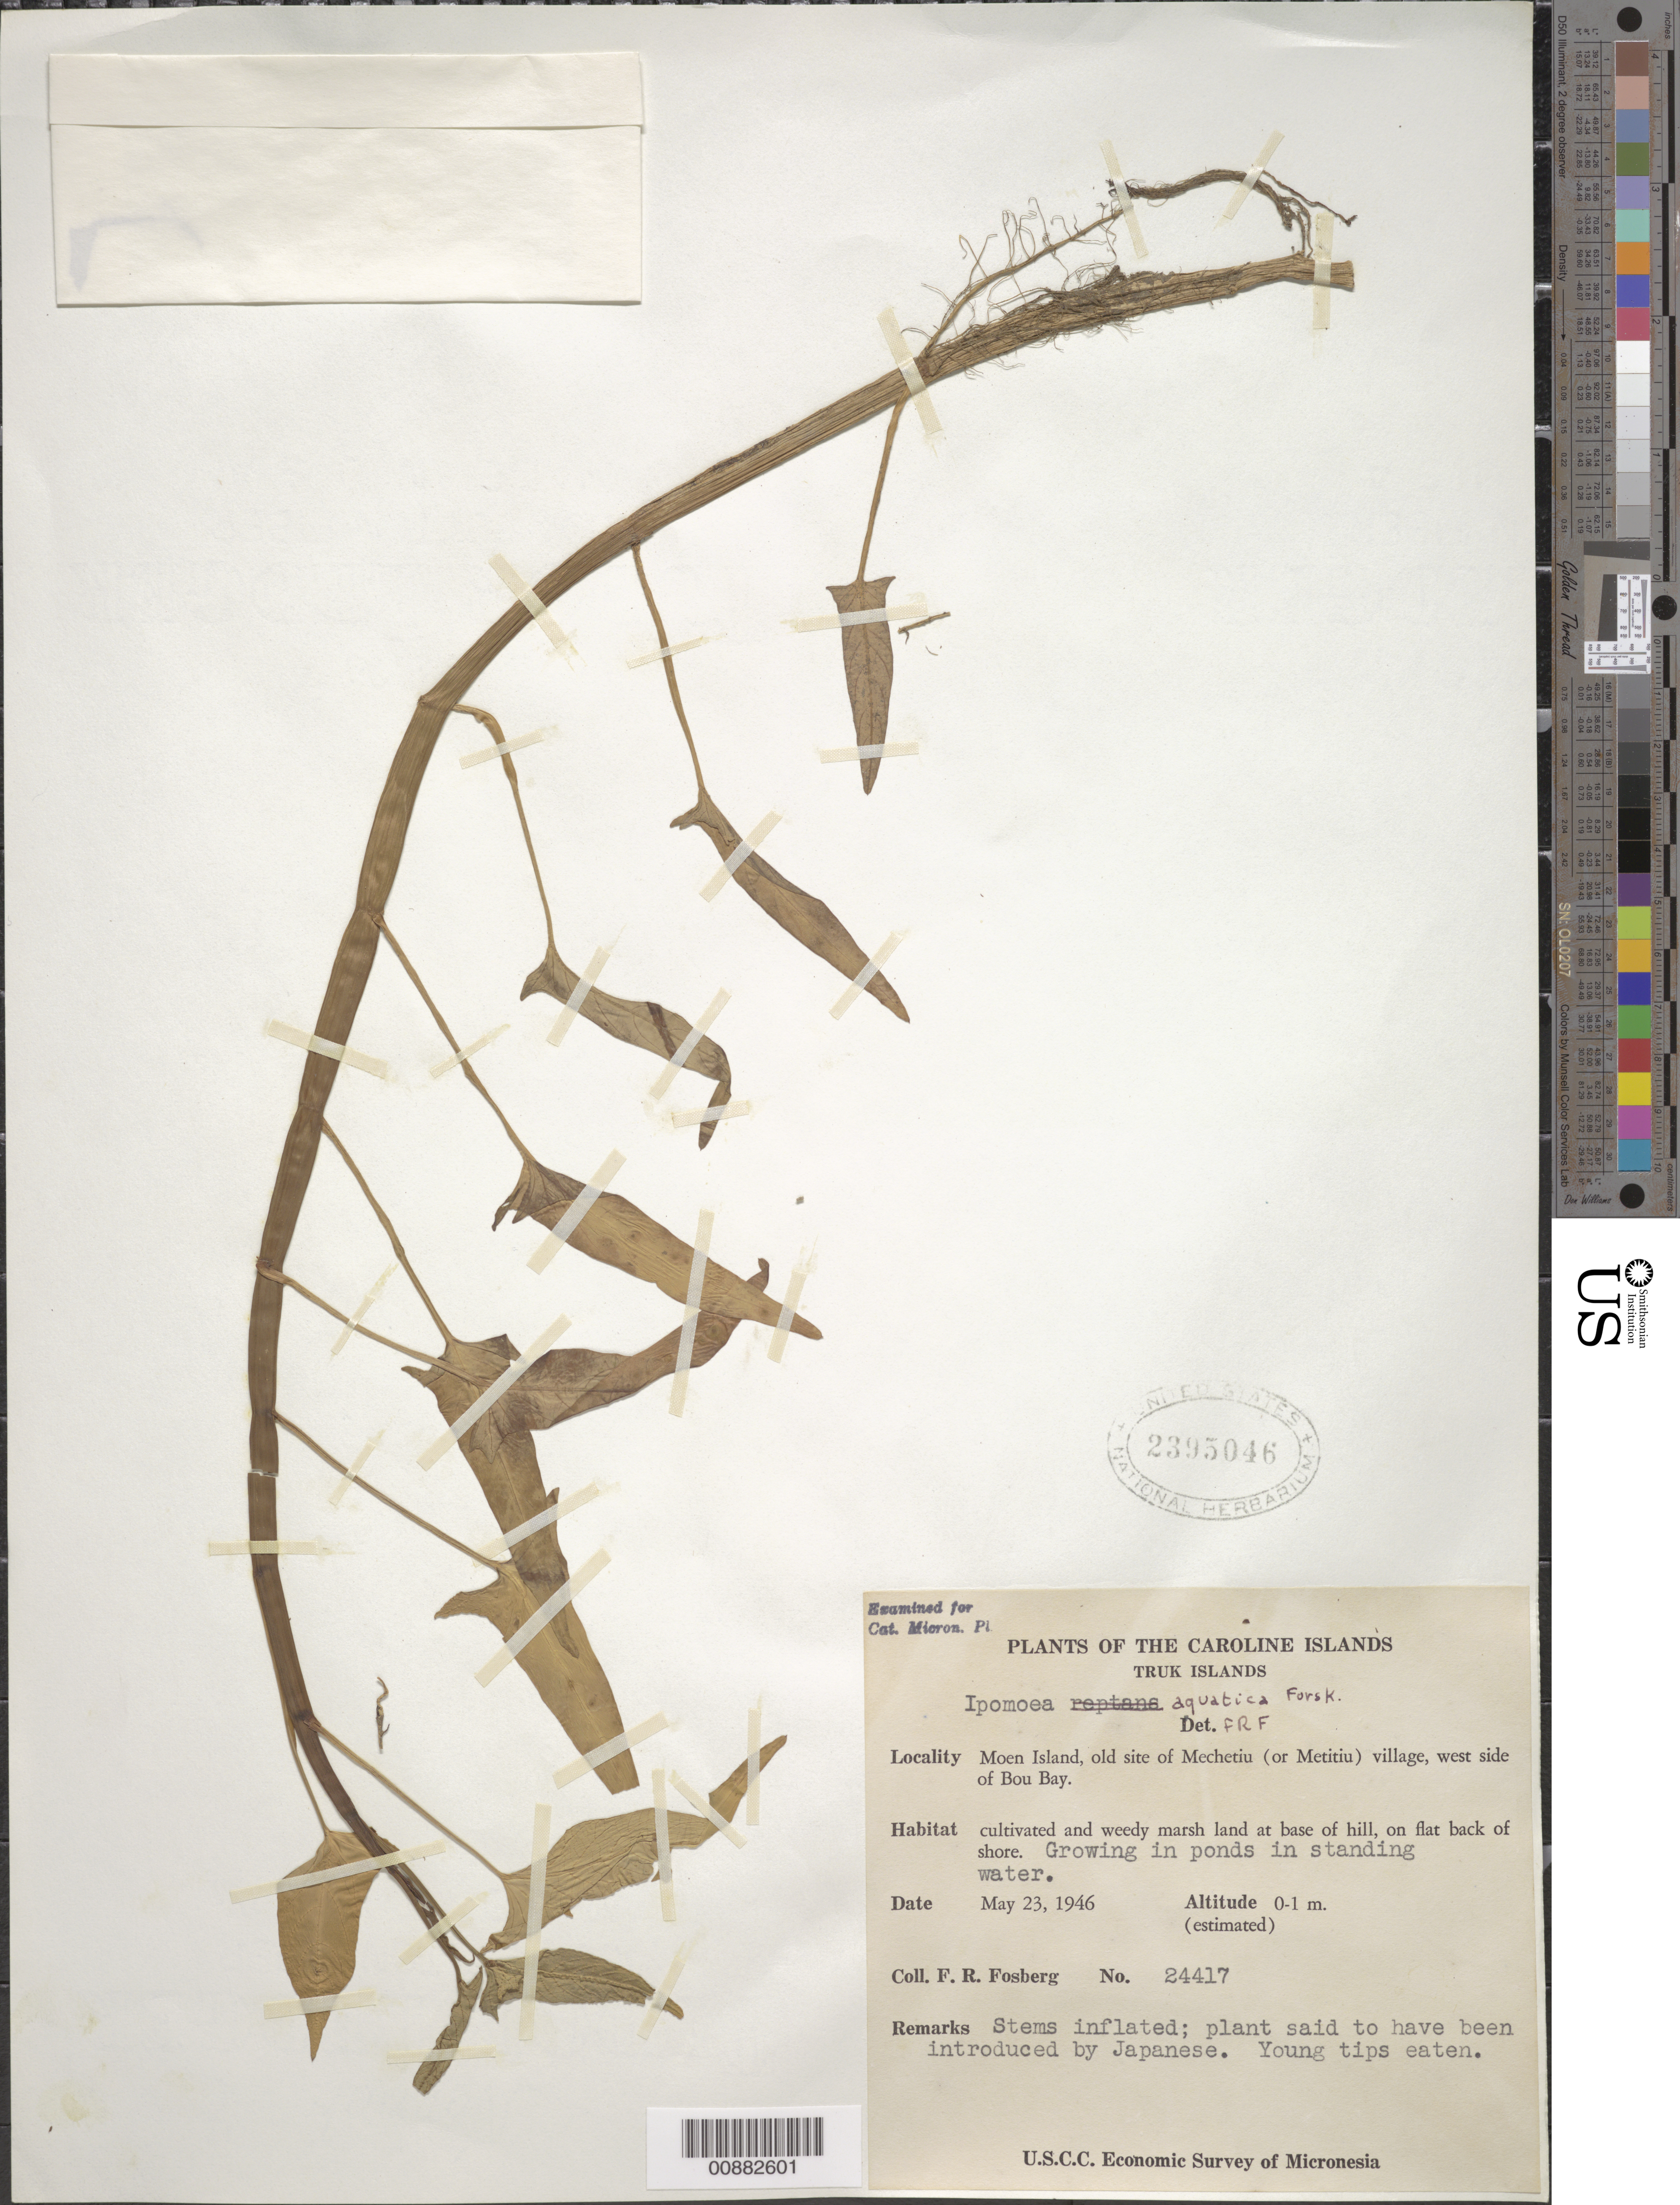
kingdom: Plantae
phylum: Tracheophyta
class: Magnoliopsida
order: Solanales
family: Convolvulaceae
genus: Ipomoea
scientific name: Ipomoea aquatica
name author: Forssk.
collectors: F. R. Fosberg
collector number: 24417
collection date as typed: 23 May 1946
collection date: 1946-05-23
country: Micronesia, Federated States of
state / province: Truk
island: Moen [Wono]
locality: Old site of Mechetiu (or Metitiu) village, W side of Bou Bay. Cultivated and weedy marsh land at base of hill, on flat back of shore.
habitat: Growing in ponds in standing water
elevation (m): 0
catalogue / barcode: US 2395046